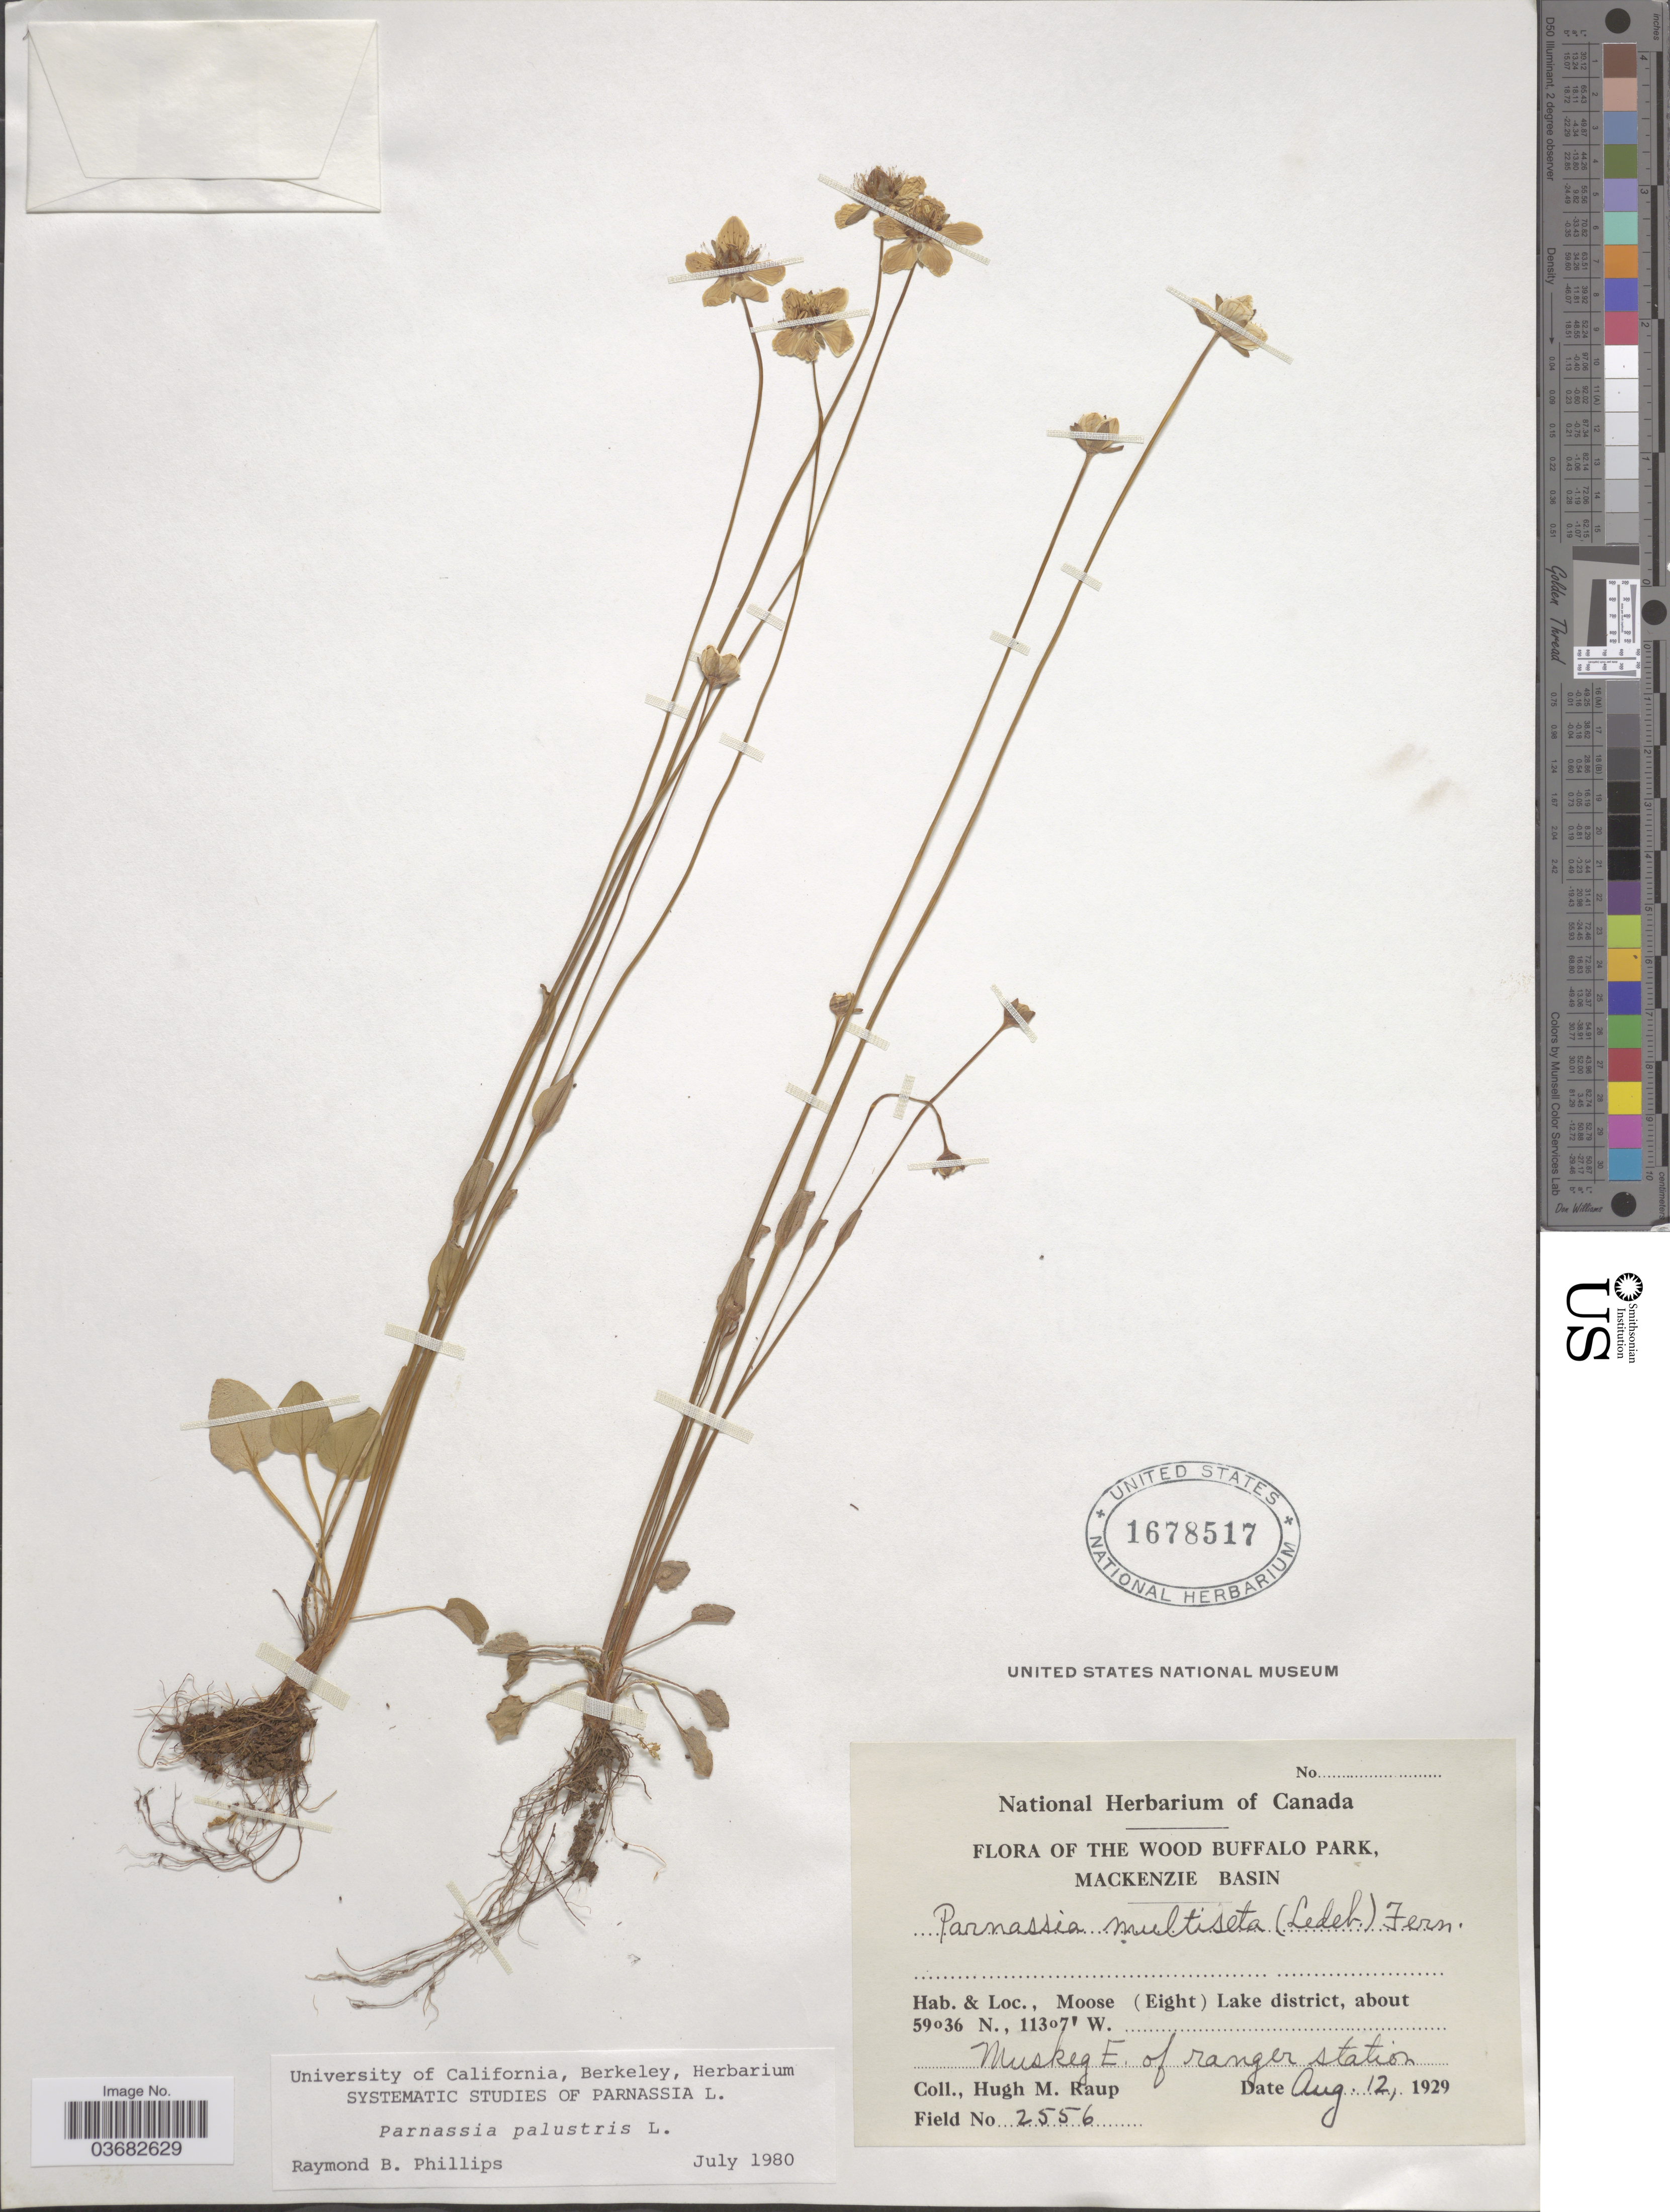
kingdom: Plantae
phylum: Tracheophyta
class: Magnoliopsida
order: Celastrales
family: Parnassiaceae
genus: Parnassia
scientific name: Parnassia palustris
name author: L.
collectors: H. Raup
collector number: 2556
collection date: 1929-08-12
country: Canada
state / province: Northwest Territories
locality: The Wood Buffalo Park, Mackenzie Basin. Moose (Eight) Lake district. Muskeg E. of ranger station.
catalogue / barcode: US 1678517